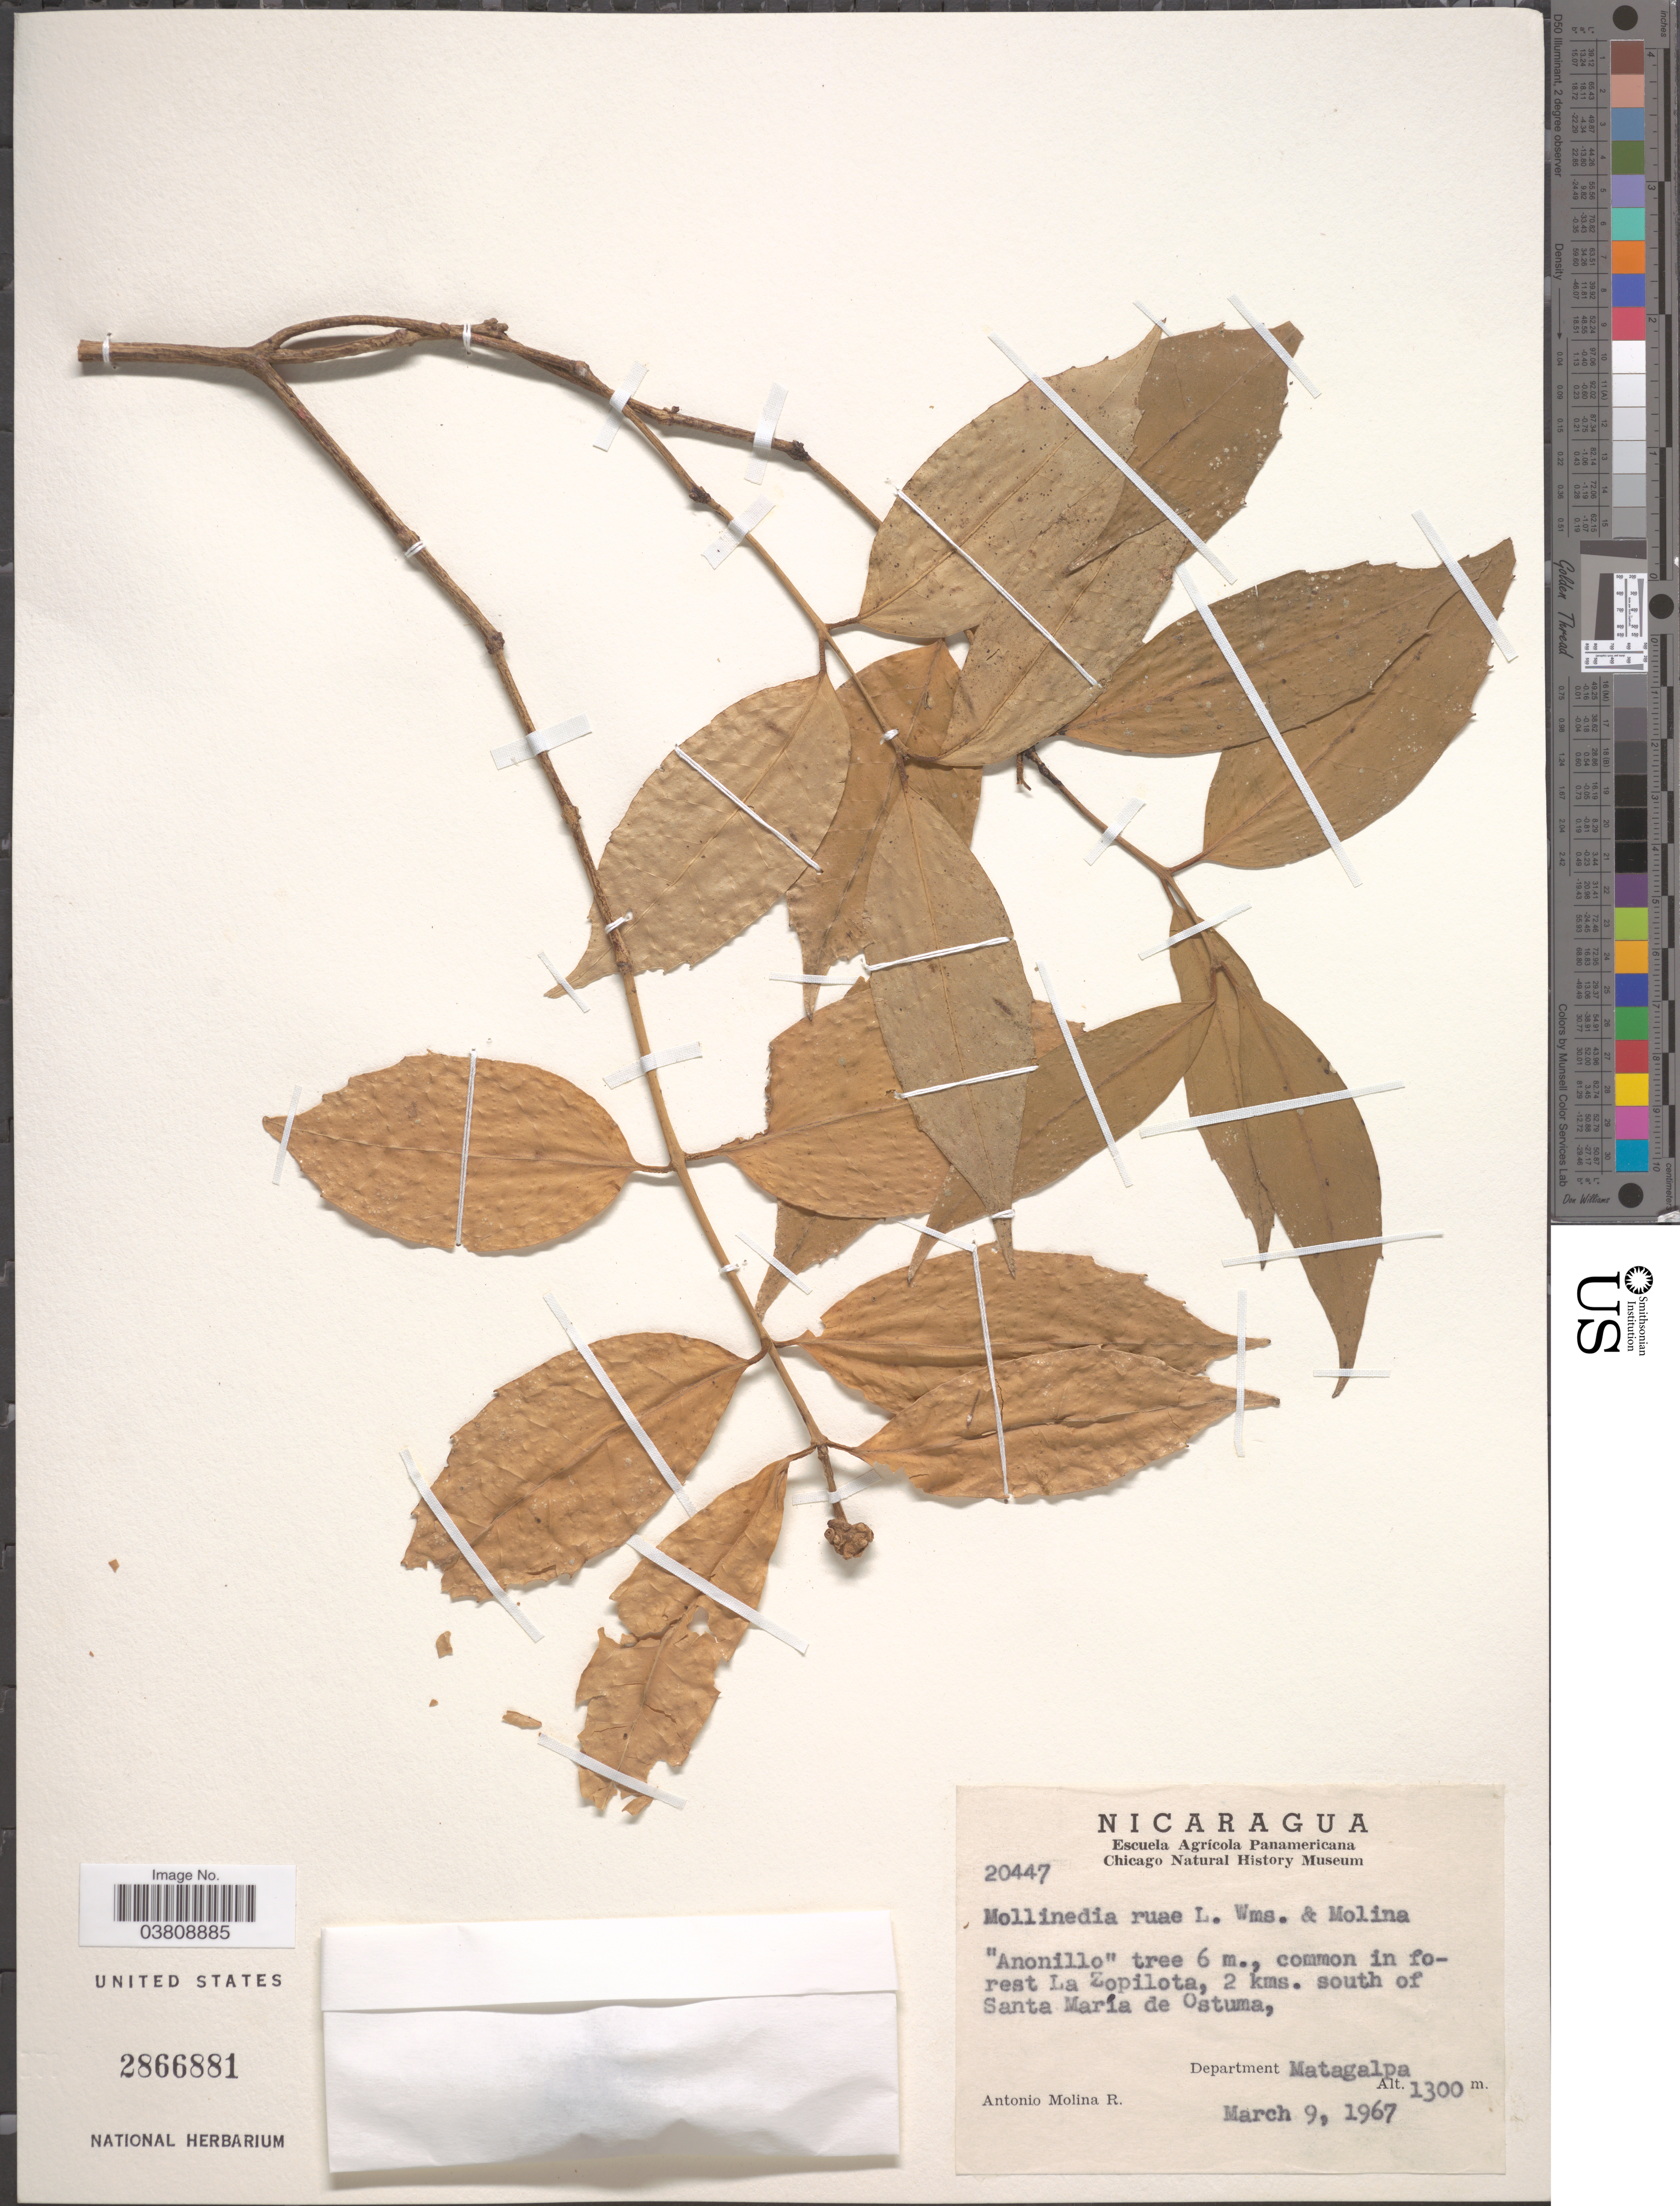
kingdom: Plantae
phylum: Tracheophyta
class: Magnoliopsida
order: Laurales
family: Monimiaceae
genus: Mollinedia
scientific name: Mollinedia ruae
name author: L.O. Williams & Ant. Molina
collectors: A. Molina R.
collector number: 20447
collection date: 1967-03-09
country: Nicaragua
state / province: Matagalpa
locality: Common in forest La Zopilota, 2 kms. south of Santa María de Ostuma. Department Matagalpa.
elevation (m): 1300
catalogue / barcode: US 2866881